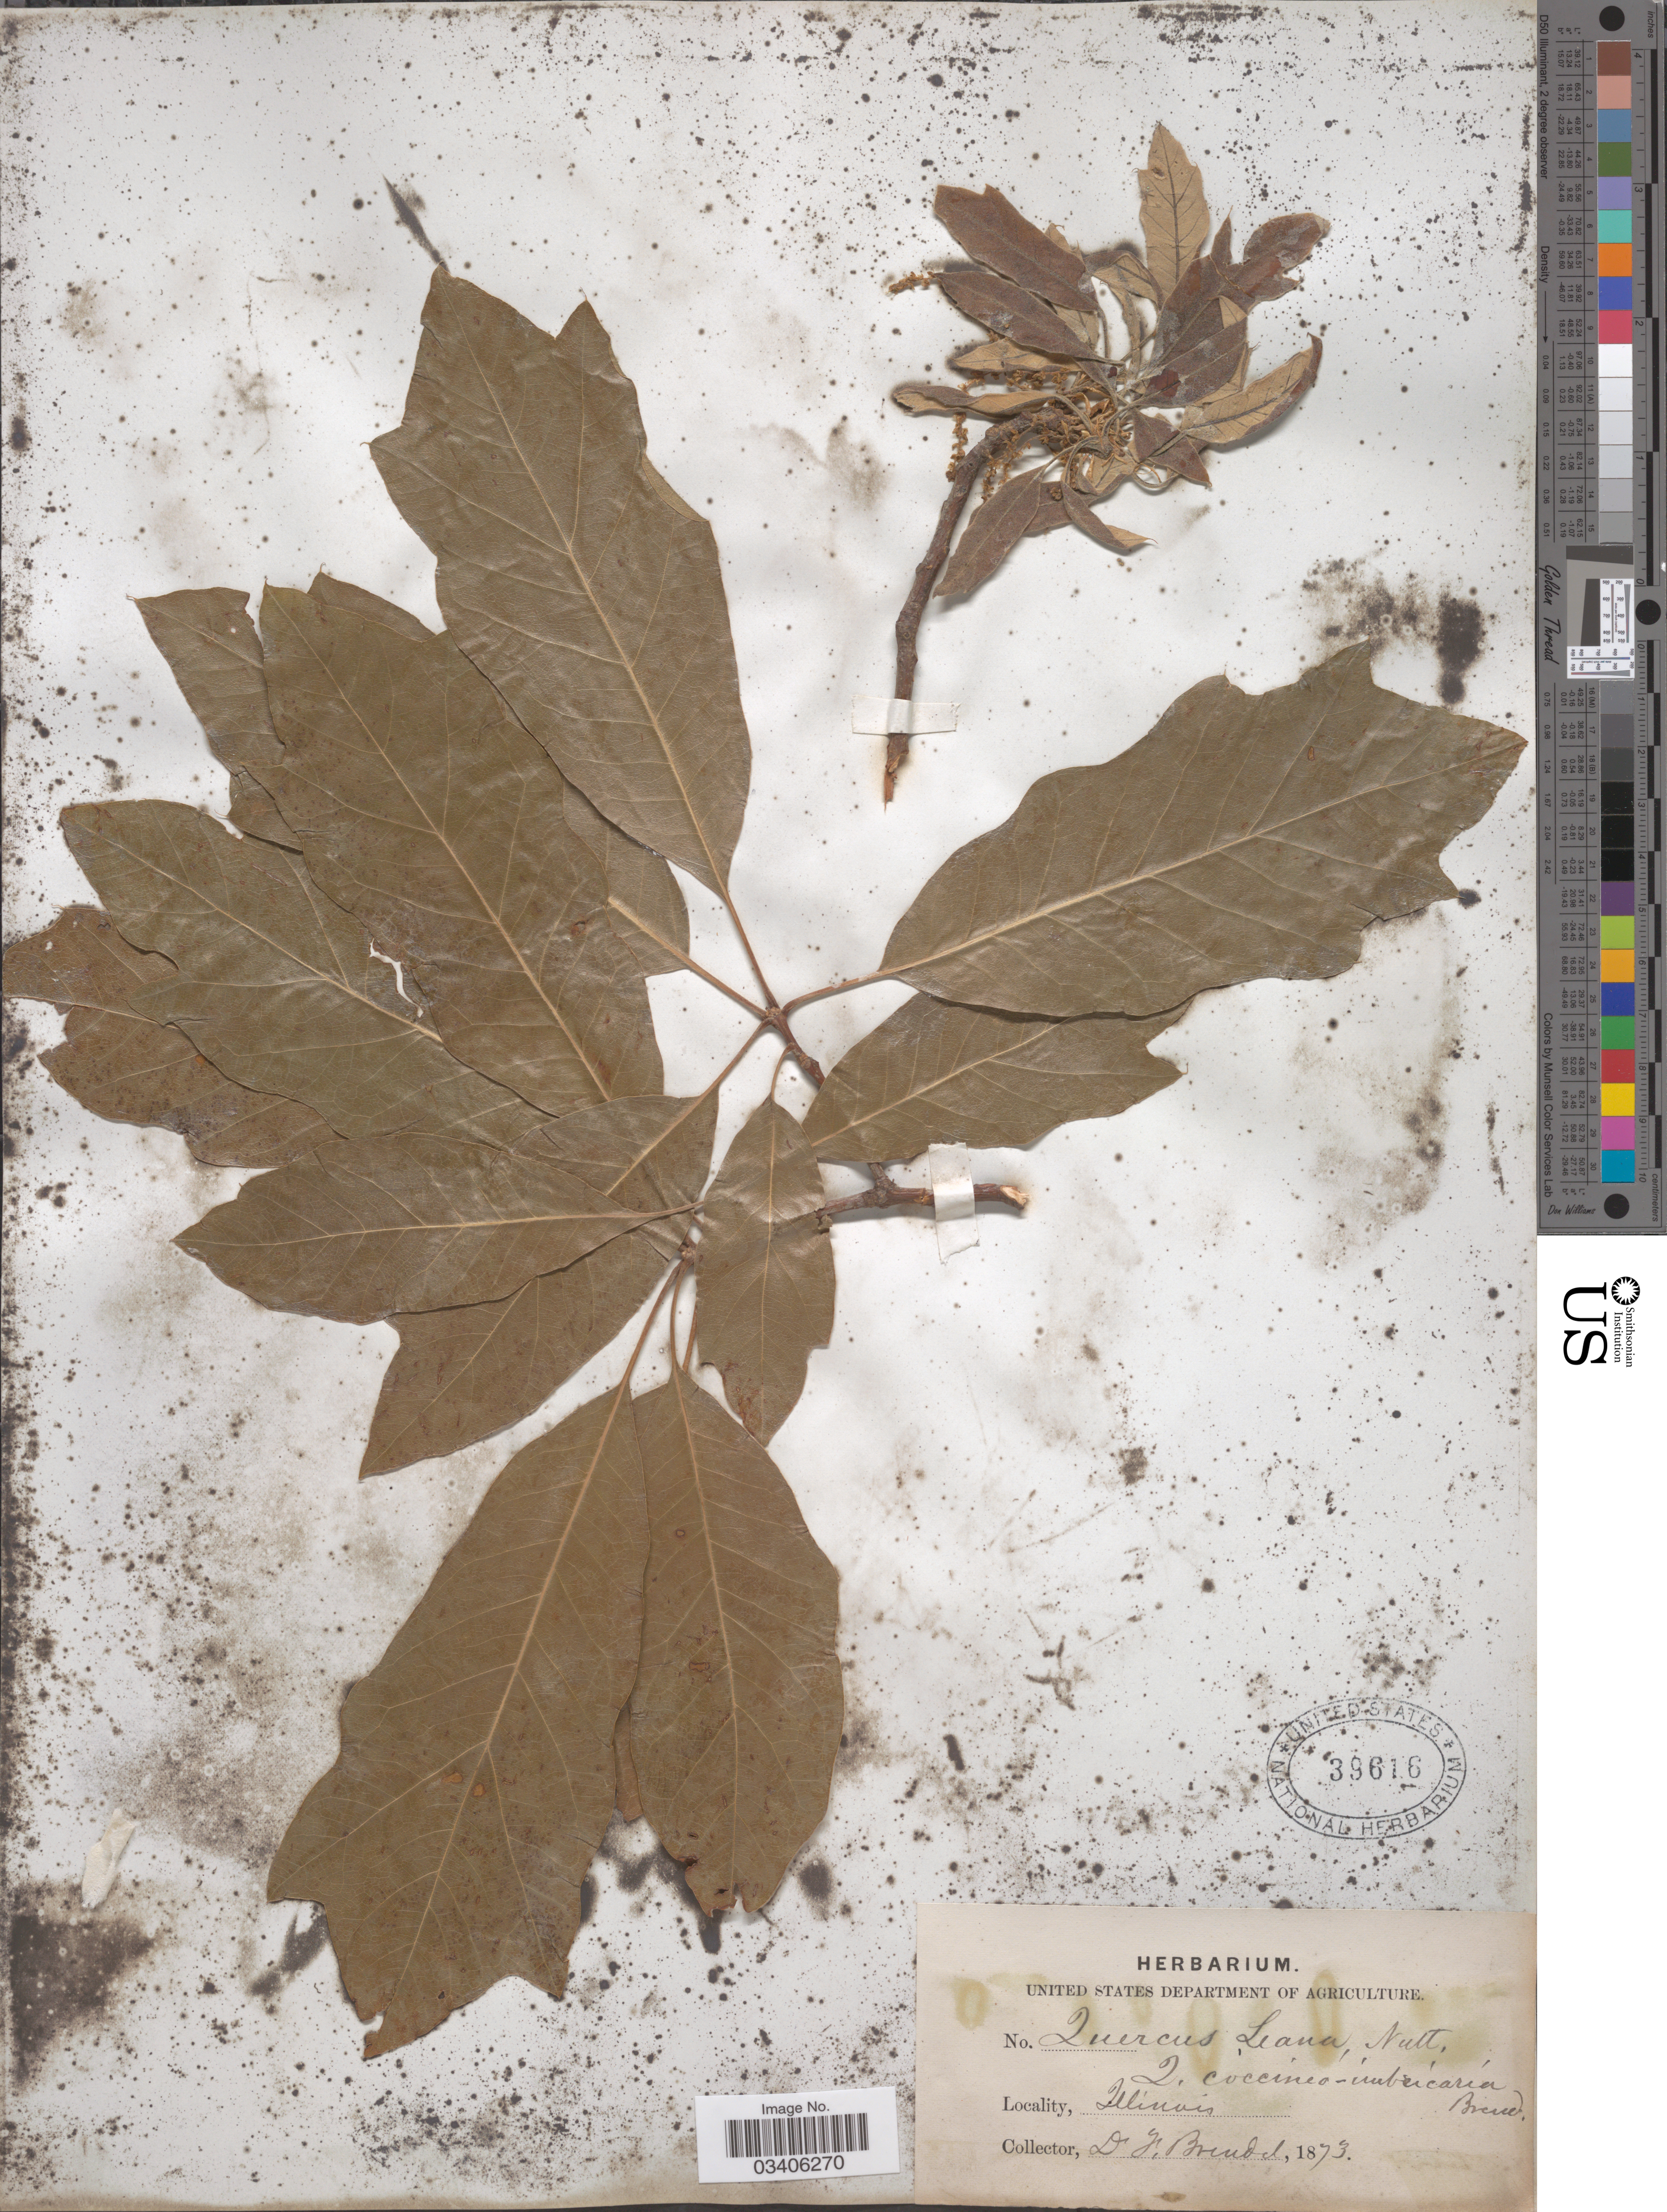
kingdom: Plantae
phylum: Tracheophyta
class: Magnoliopsida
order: Fagales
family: Fagaceae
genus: Quercus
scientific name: Quercus x leana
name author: Nutt.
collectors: D. Brendel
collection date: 1873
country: United States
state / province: Illinois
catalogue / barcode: US 39616